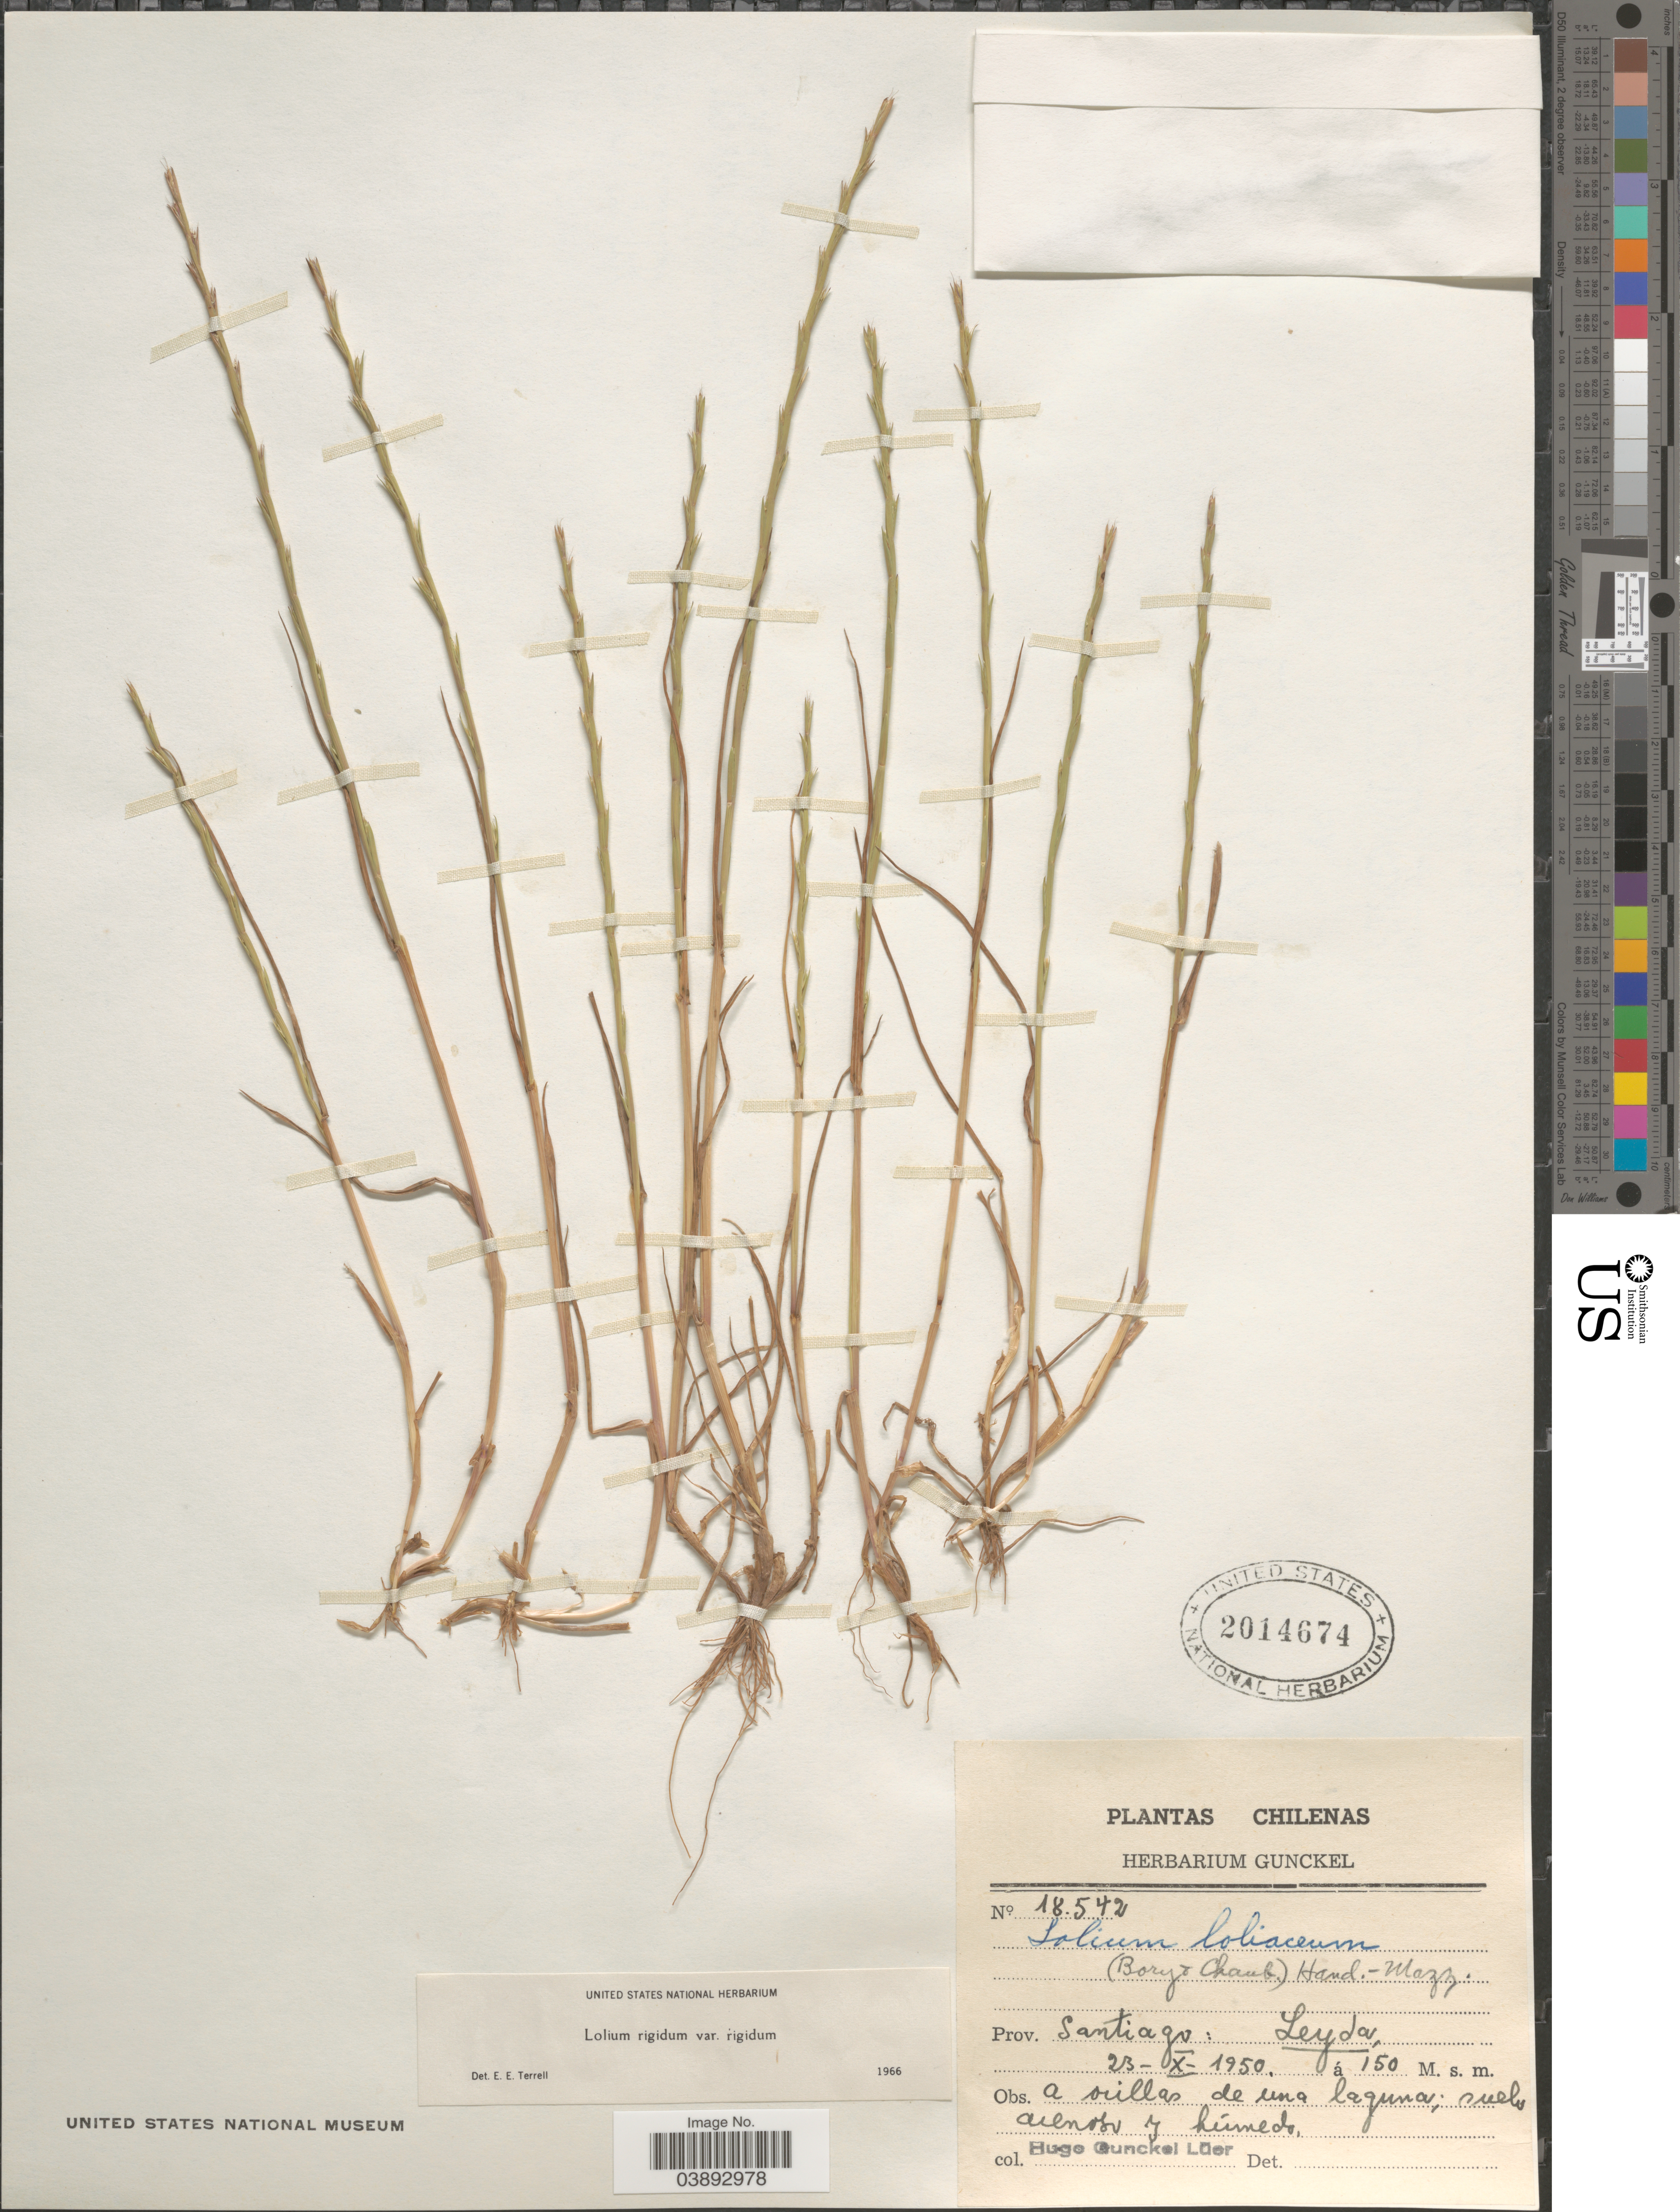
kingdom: Plantae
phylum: Tracheophyta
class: Liliopsida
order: Poales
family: Poaceae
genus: Lolium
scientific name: Lolium rigidum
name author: Gaudin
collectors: H. Gunckel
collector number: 18542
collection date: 1950-10-23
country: Chile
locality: Prov. Santiago: Leyda.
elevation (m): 150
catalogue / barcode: US 2014674